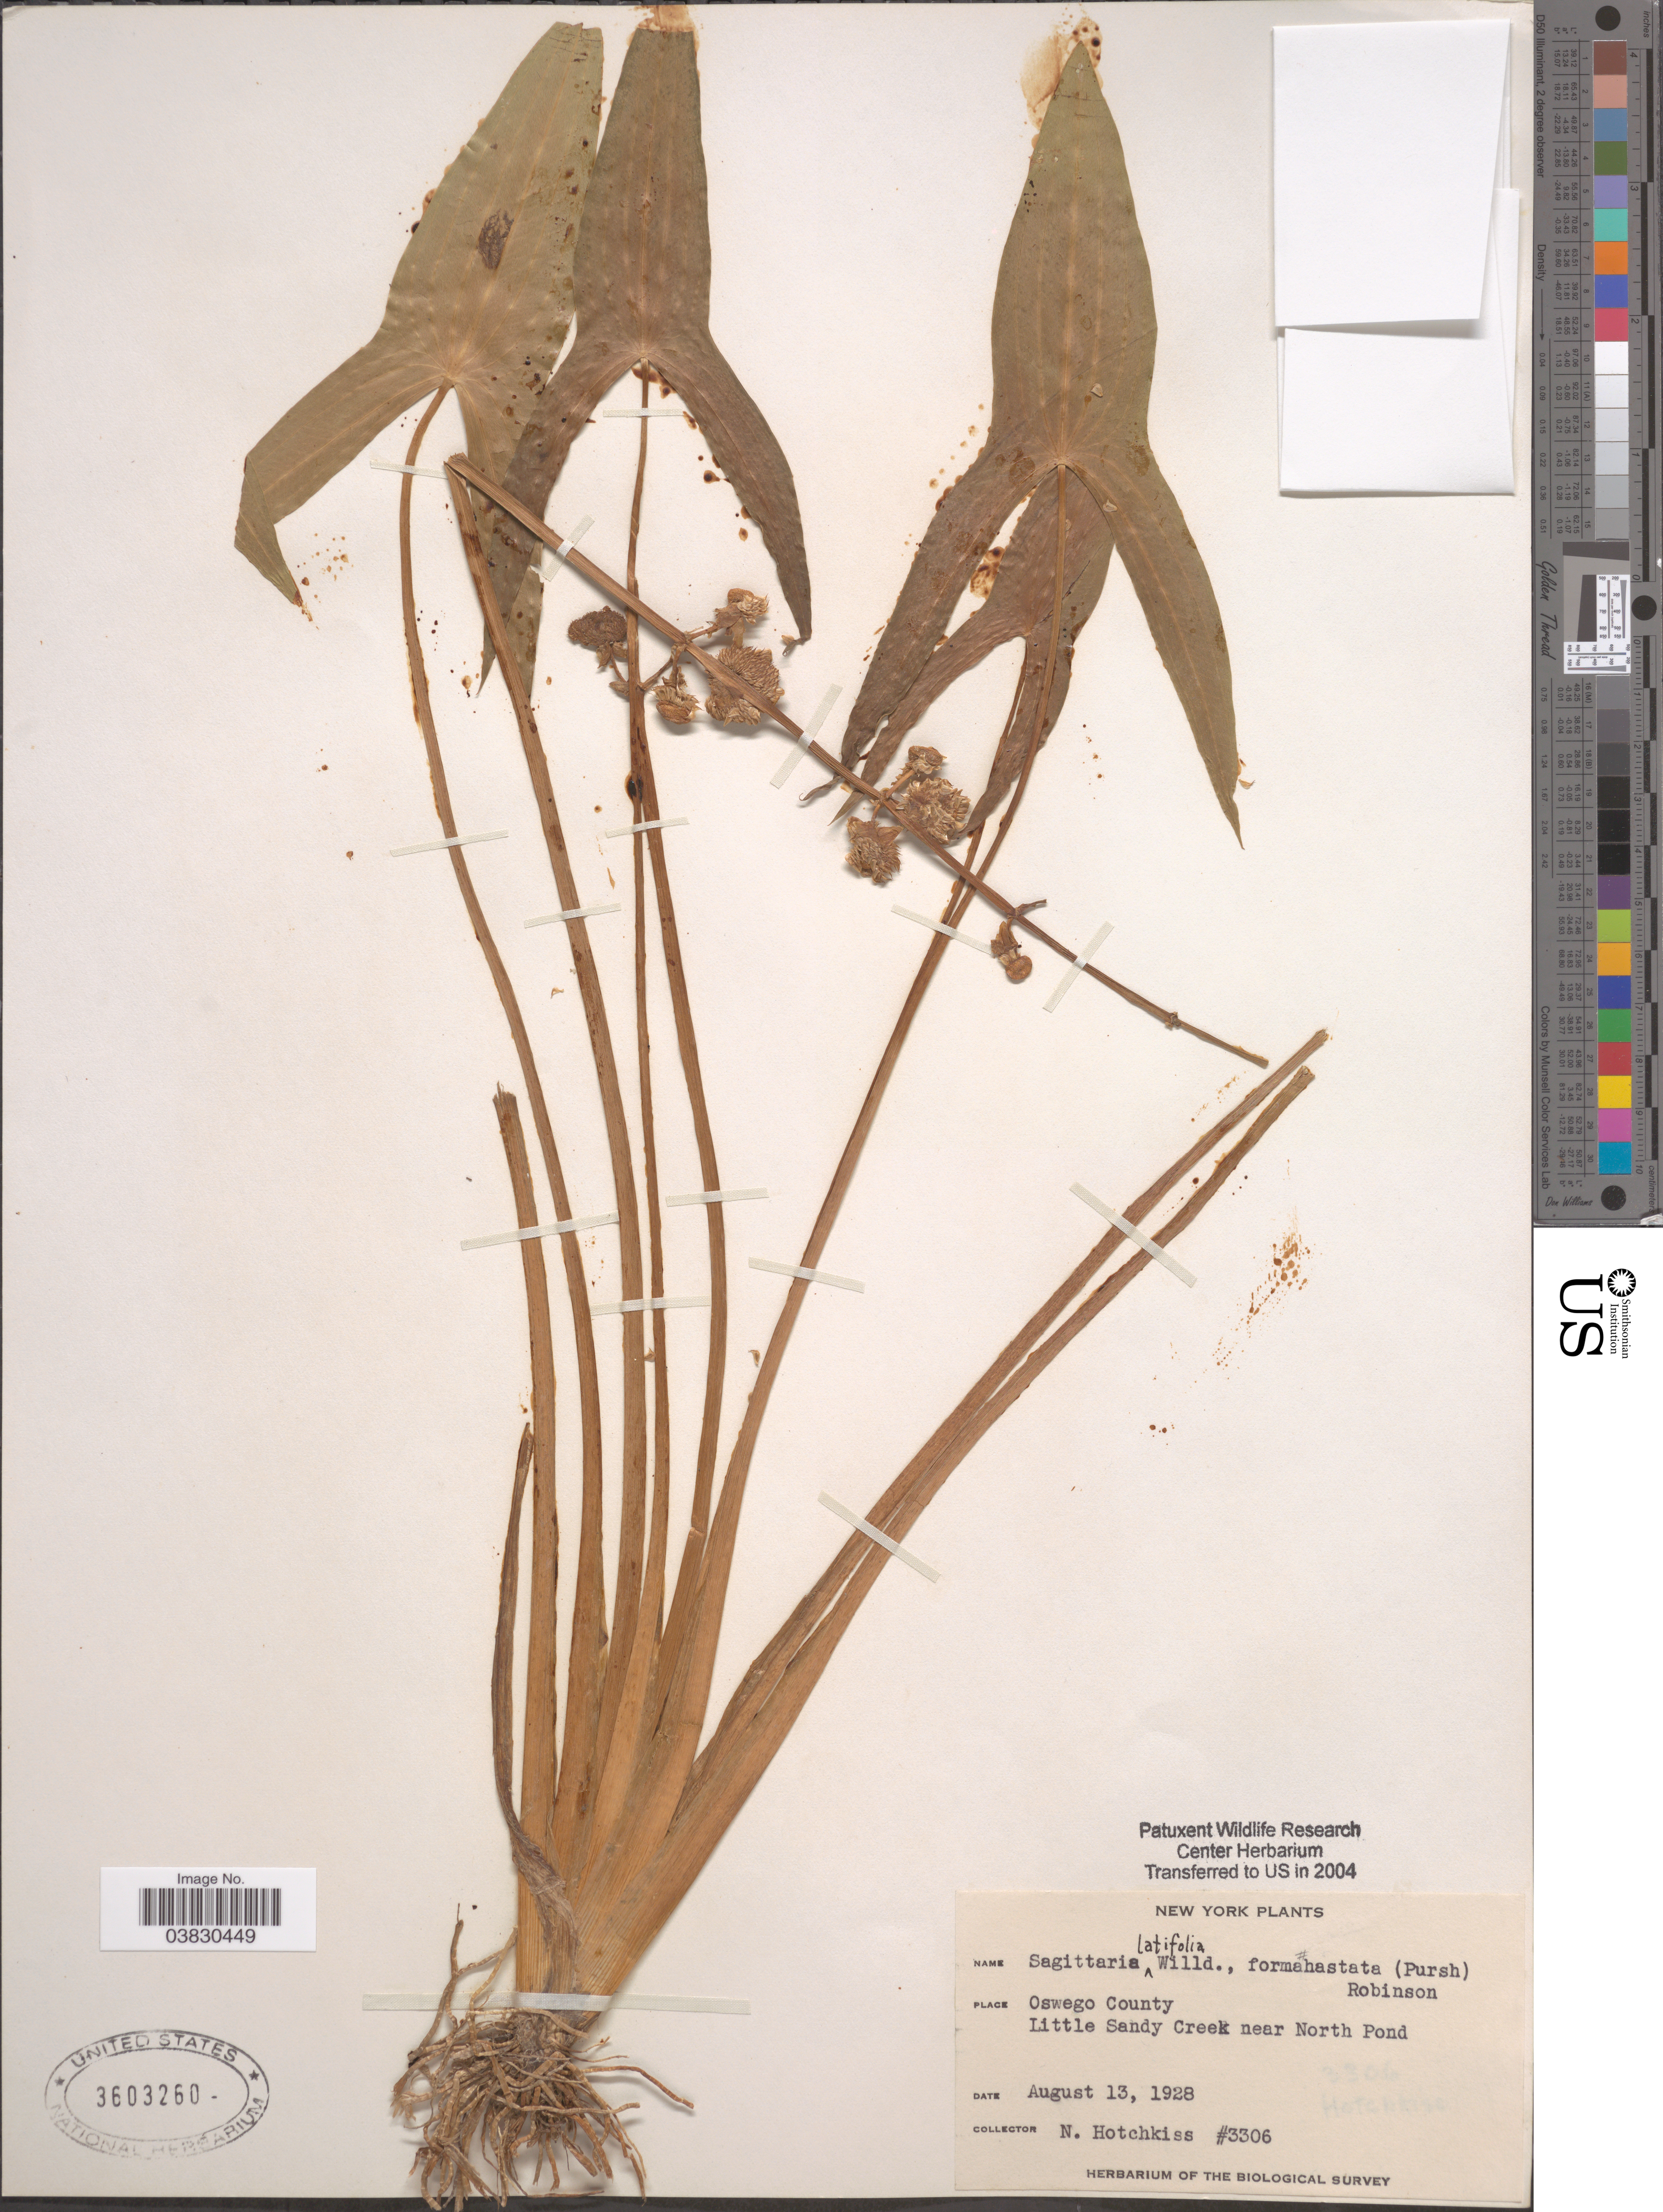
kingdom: Plantae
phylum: Tracheophyta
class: Liliopsida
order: Alismatales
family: Alismataceae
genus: Sagittaria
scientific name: Sagittaria latifolia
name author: Willd.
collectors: N. Hotchkiss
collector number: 3306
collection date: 1928-08-13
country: United States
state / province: New York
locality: Oswego County. Little Sandy Creek near North Pond.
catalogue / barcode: US 3603260